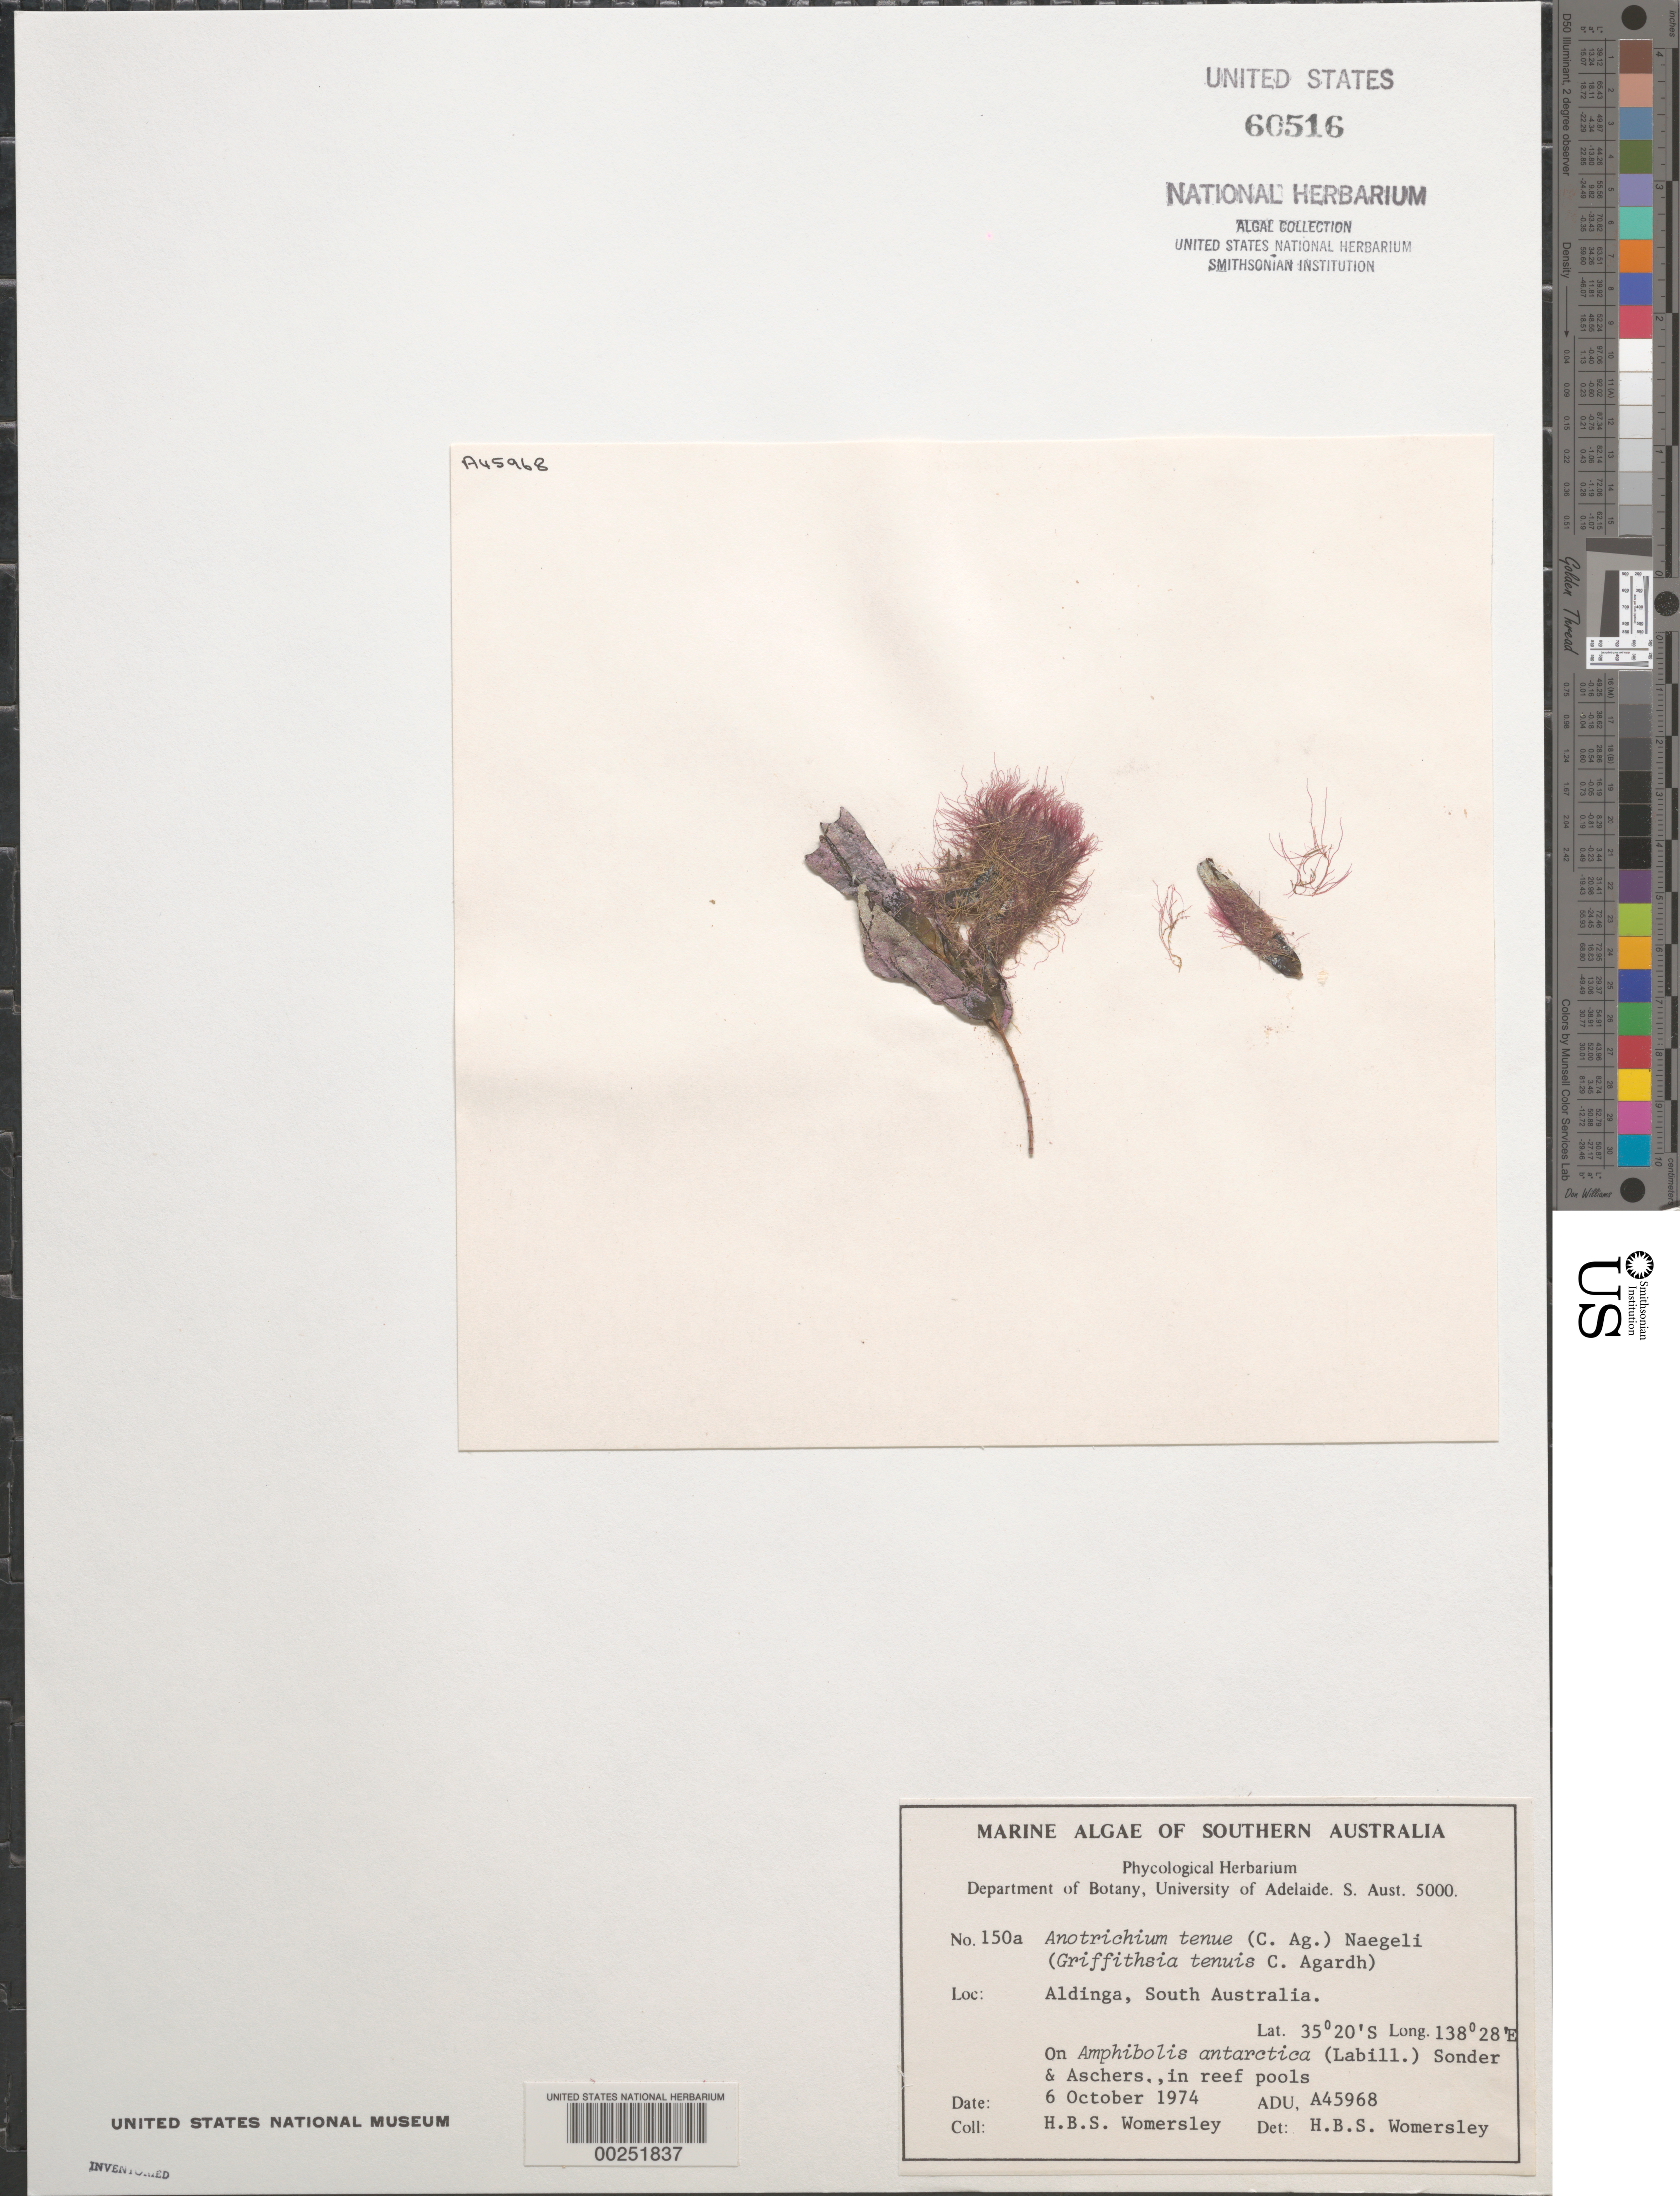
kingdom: Plantae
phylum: Rhodophyta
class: Florideophyceae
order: Ceramiales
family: Wrangeliaceae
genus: Anotrichium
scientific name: Anotrichium tenue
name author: (C. Agardh) Nägeli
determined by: Womersley, H. B. S.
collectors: H. B. S. Womersley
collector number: ADU A45968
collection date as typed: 06 Oct 1974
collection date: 1974-10-06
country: Australia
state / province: South Australia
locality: Aldinga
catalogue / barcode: US 60516